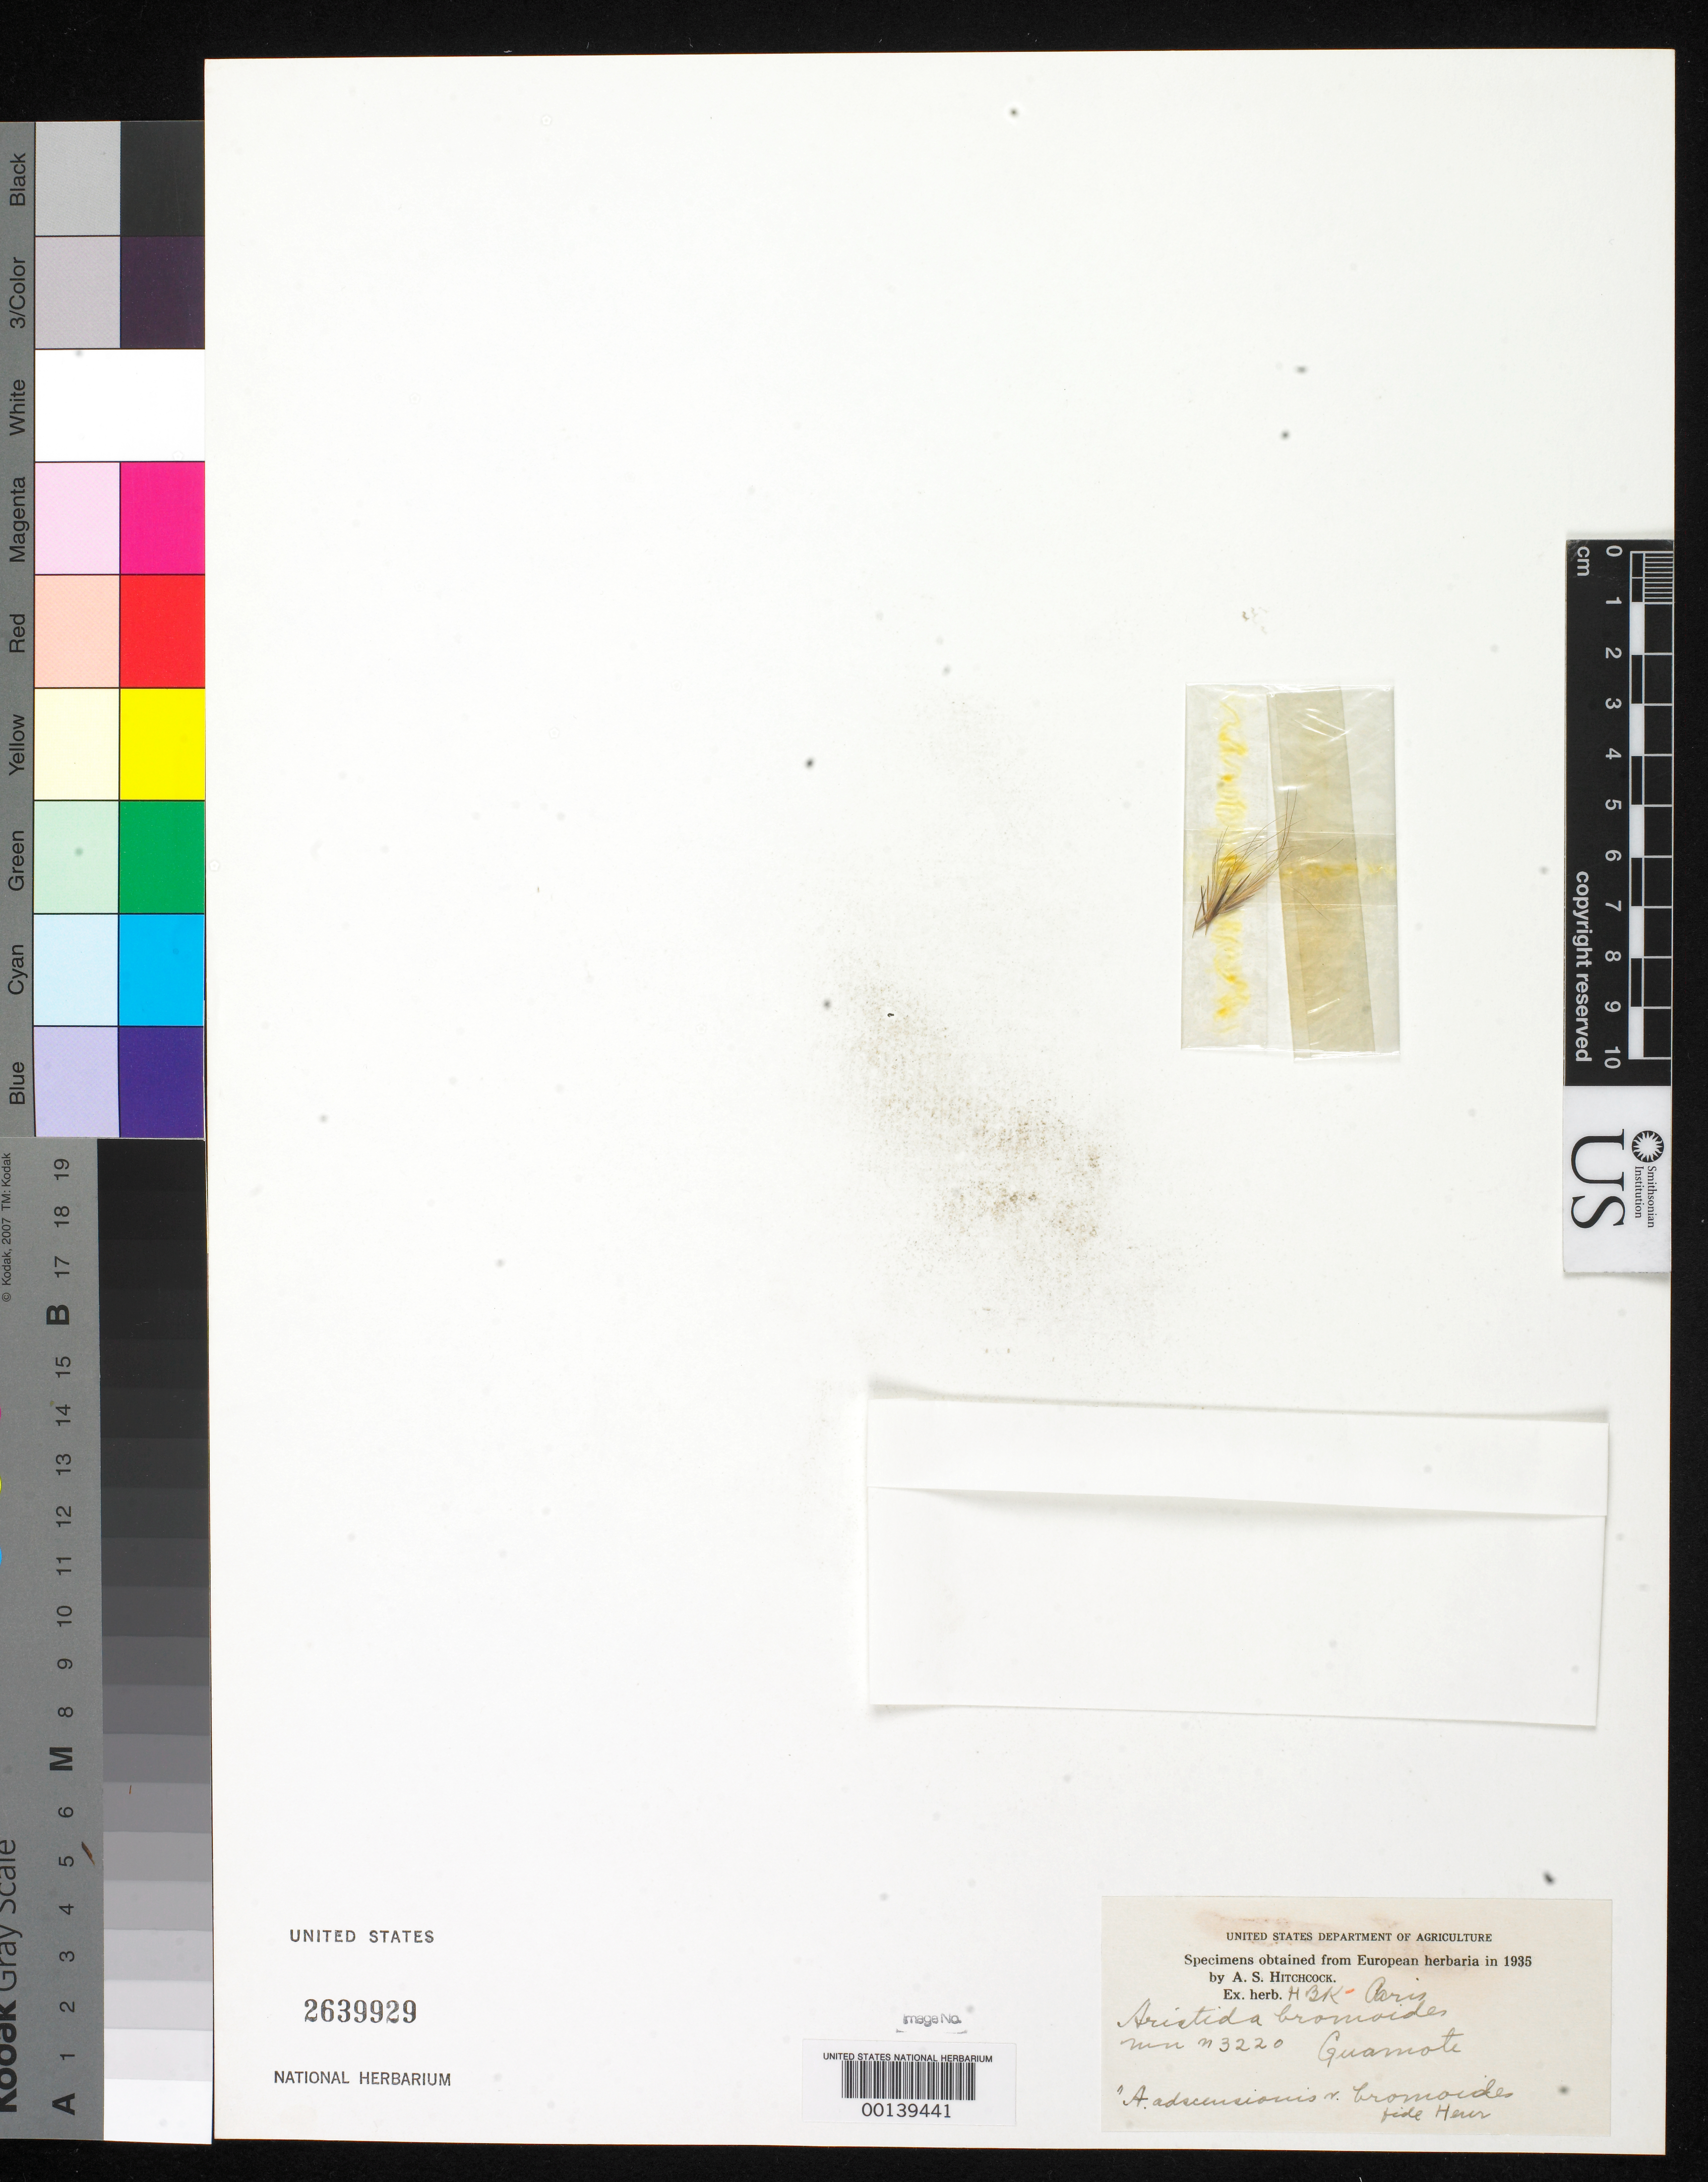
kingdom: Plantae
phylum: Tracheophyta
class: Liliopsida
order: Poales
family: Poaceae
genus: Aristida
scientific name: Aristida bromoides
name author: Kunth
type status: Type Fragment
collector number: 3220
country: Ecuador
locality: Quitensis Mountains, near Tambo de Guamote & Llanos de Tiocaxas.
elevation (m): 2926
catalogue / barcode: US 2639929